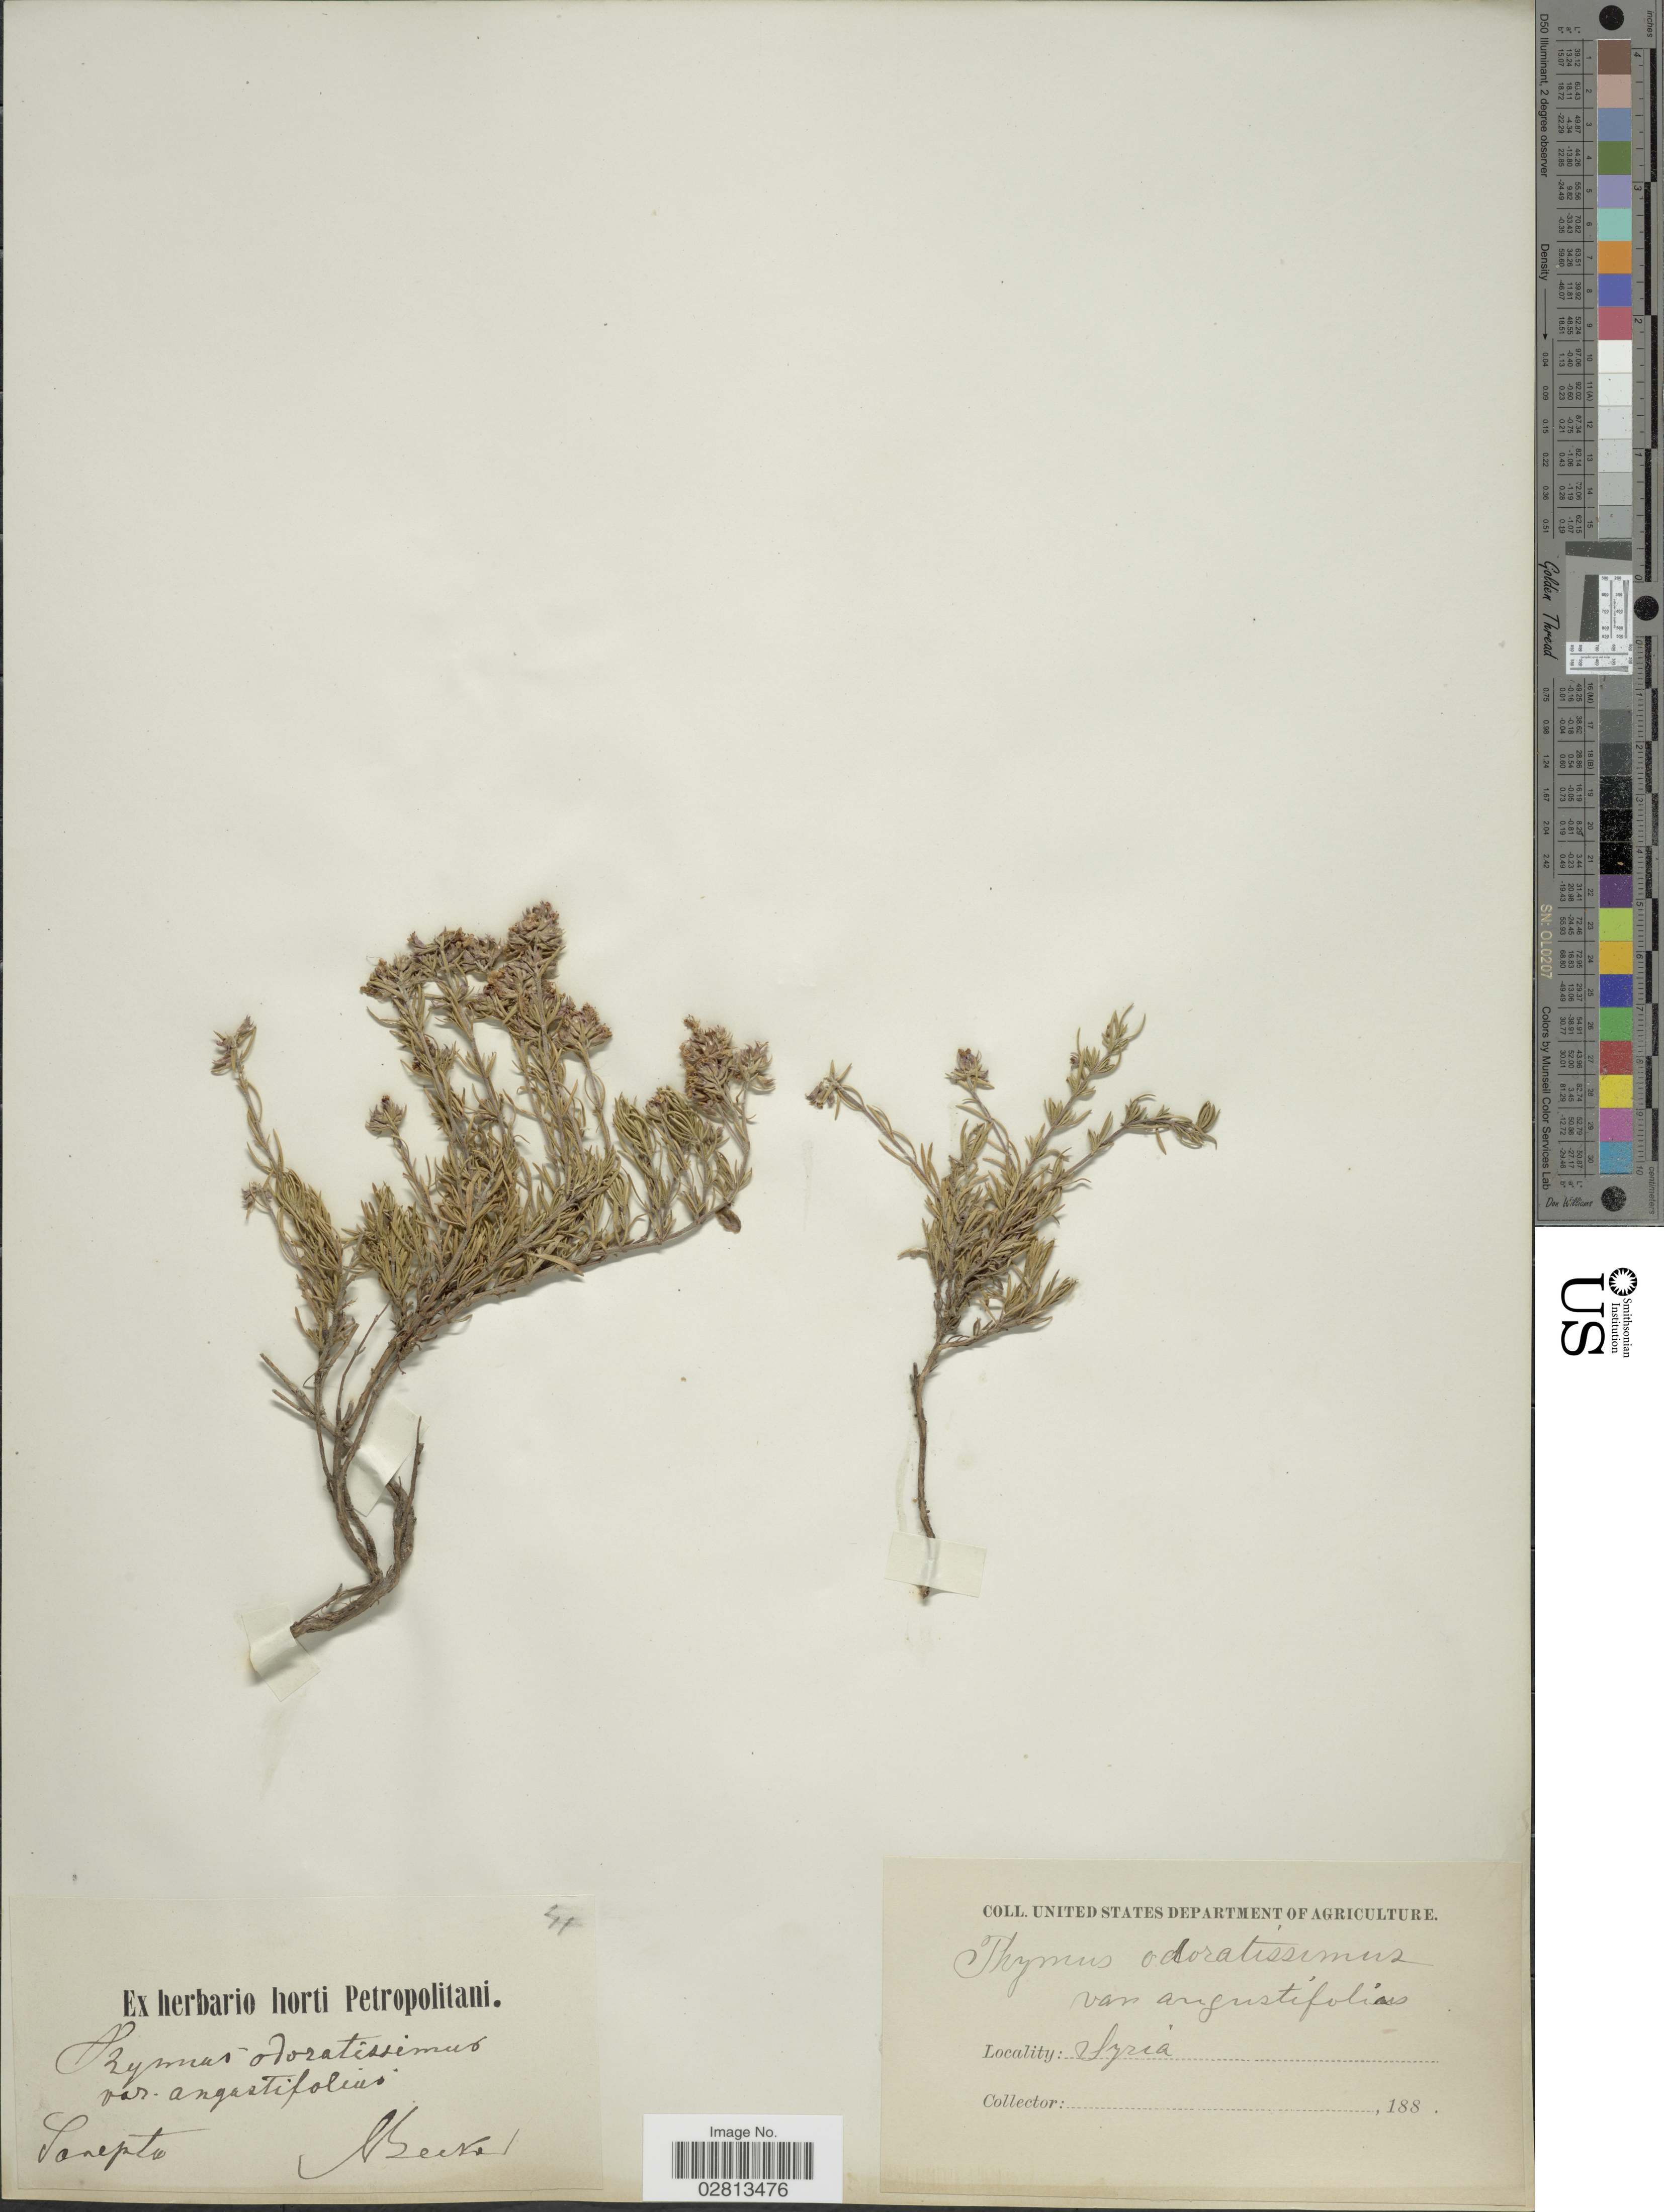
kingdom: Plantae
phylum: Tracheophyta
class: Magnoliopsida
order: Lamiales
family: Lamiaceae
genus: Thymus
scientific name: Thymus odoratissimus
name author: Mill.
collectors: A. Becker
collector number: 41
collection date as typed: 188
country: Russian Federation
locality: Sarepta.